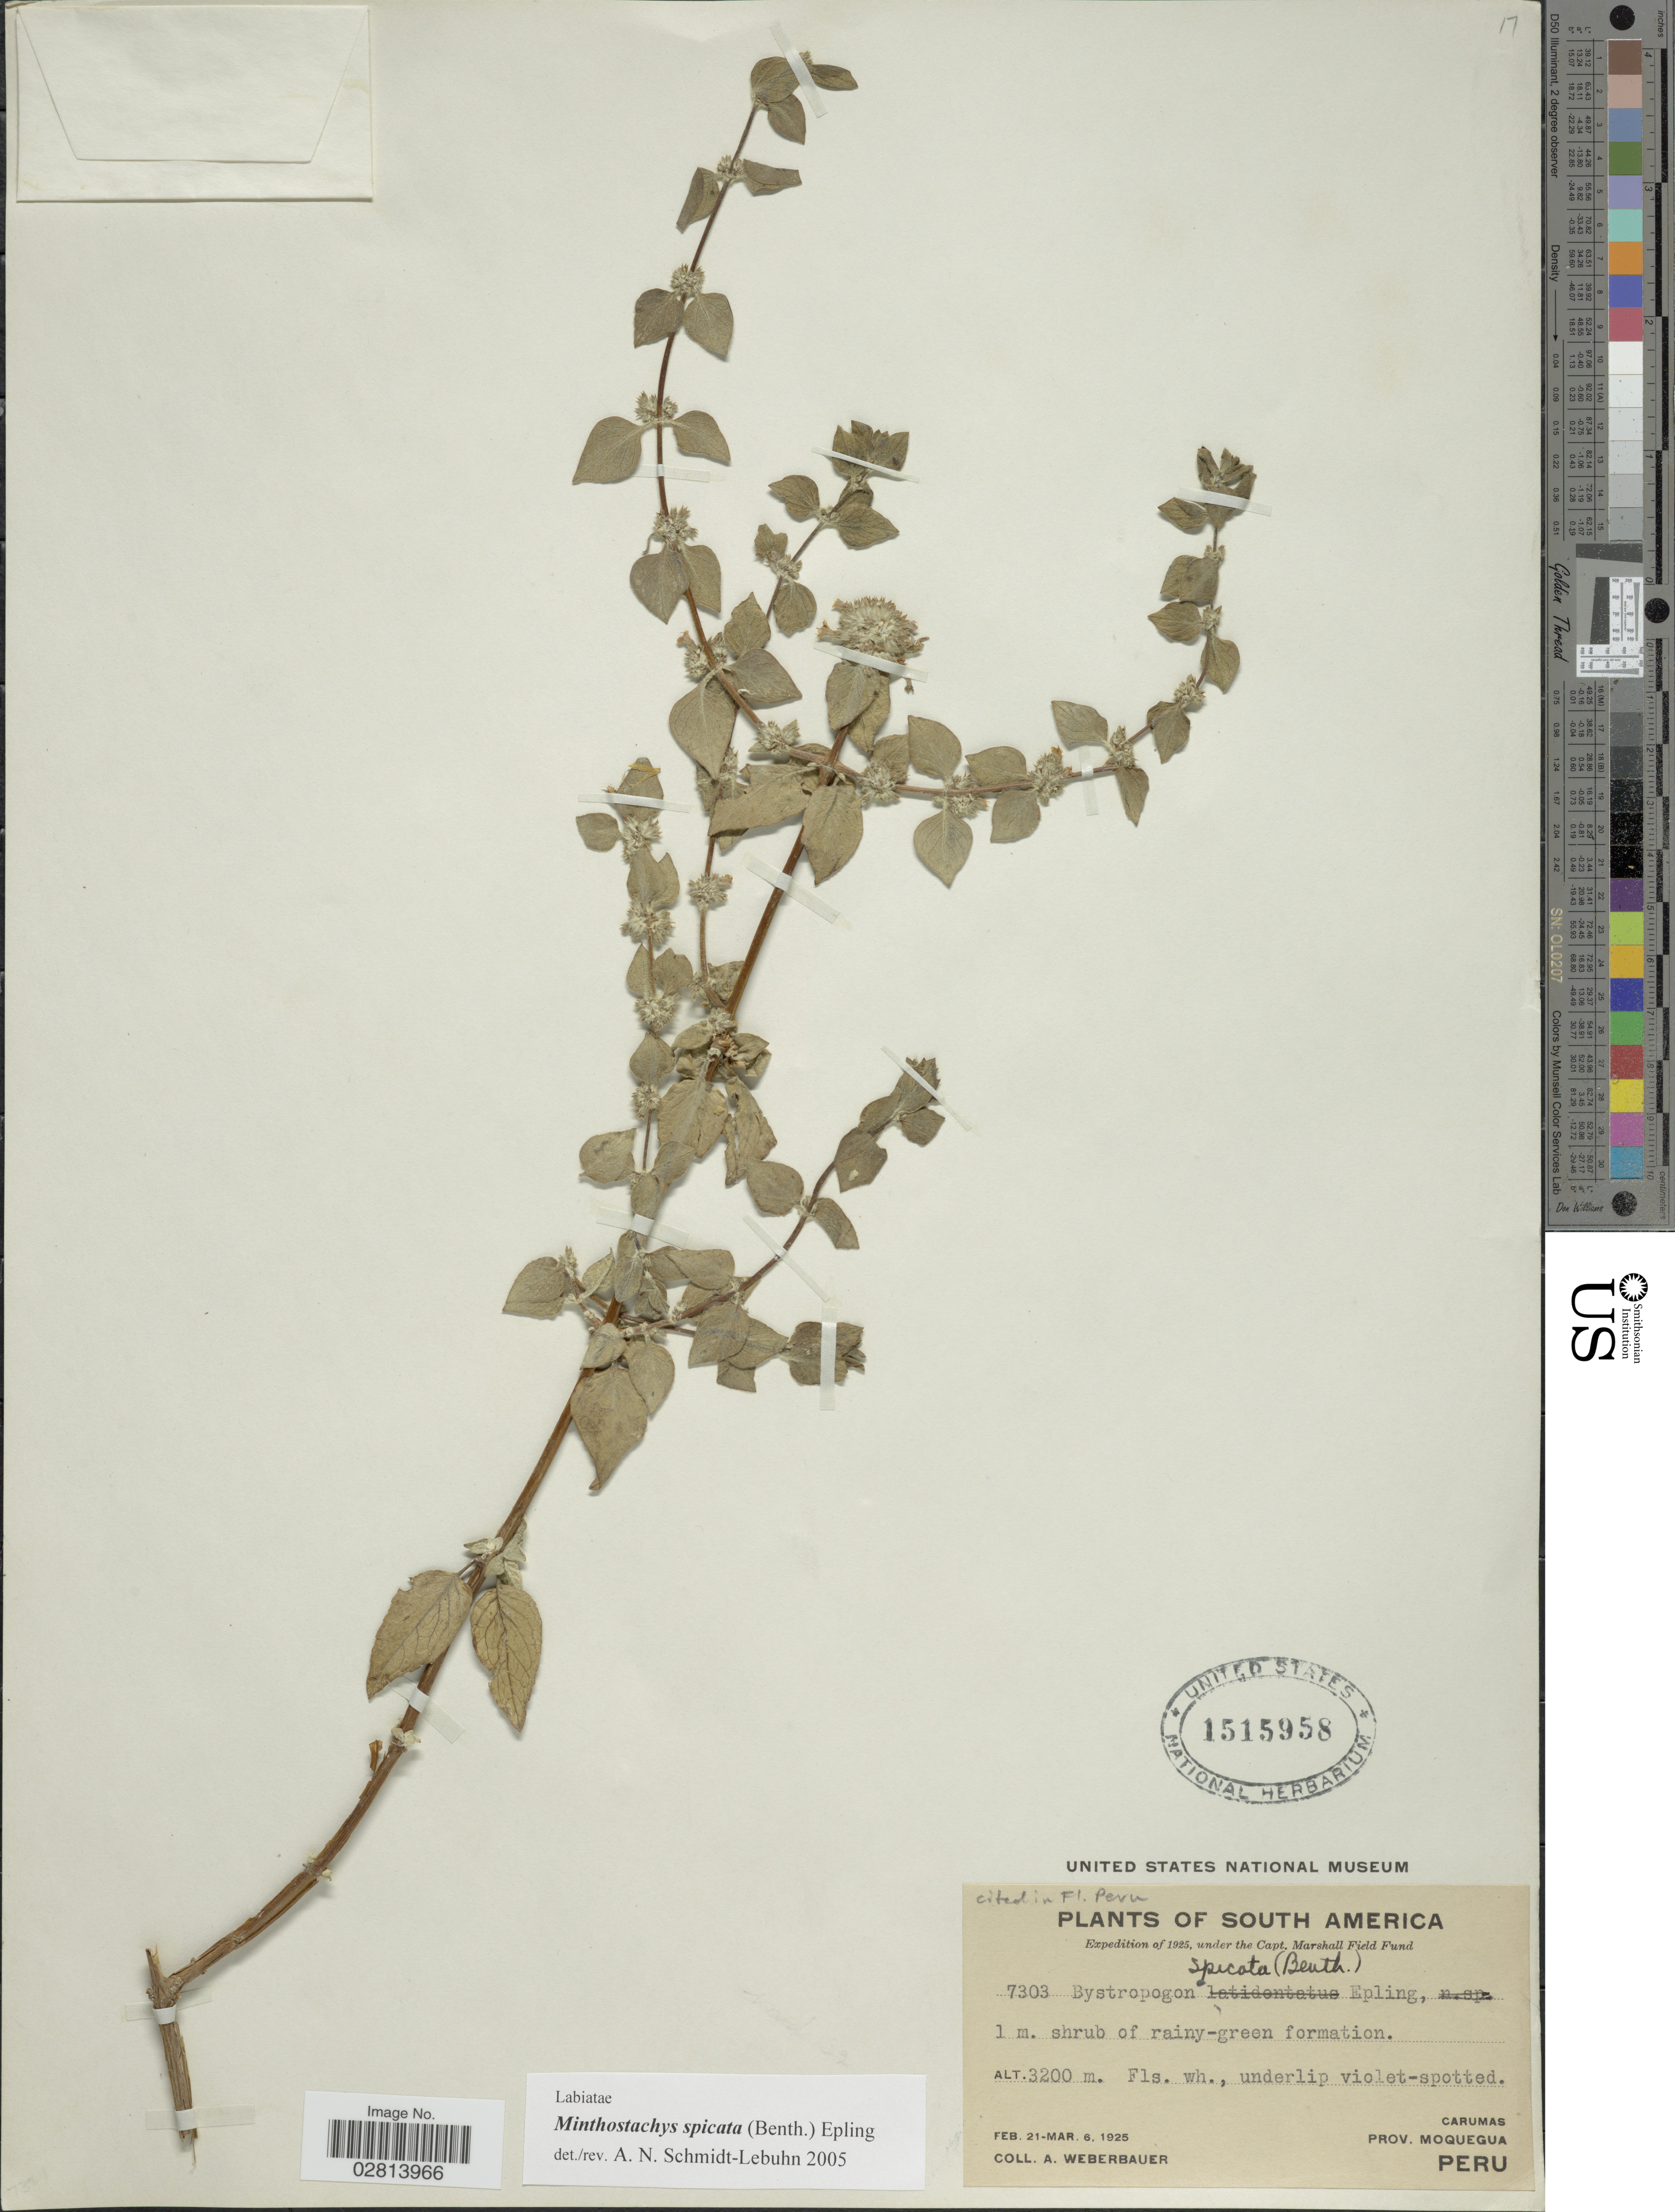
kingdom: Plantae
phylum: Tracheophyta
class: Magnoliopsida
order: Lamiales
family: Lamiaceae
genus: Minthostachys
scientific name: Minthostachys spicata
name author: (Benth.) Epling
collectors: A. Weberbauer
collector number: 7303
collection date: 1925-02-21/1925-03-06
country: Peru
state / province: Moquegua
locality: Carumas, Prov. Moquegua, Peru.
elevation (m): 3200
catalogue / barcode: US 1515958